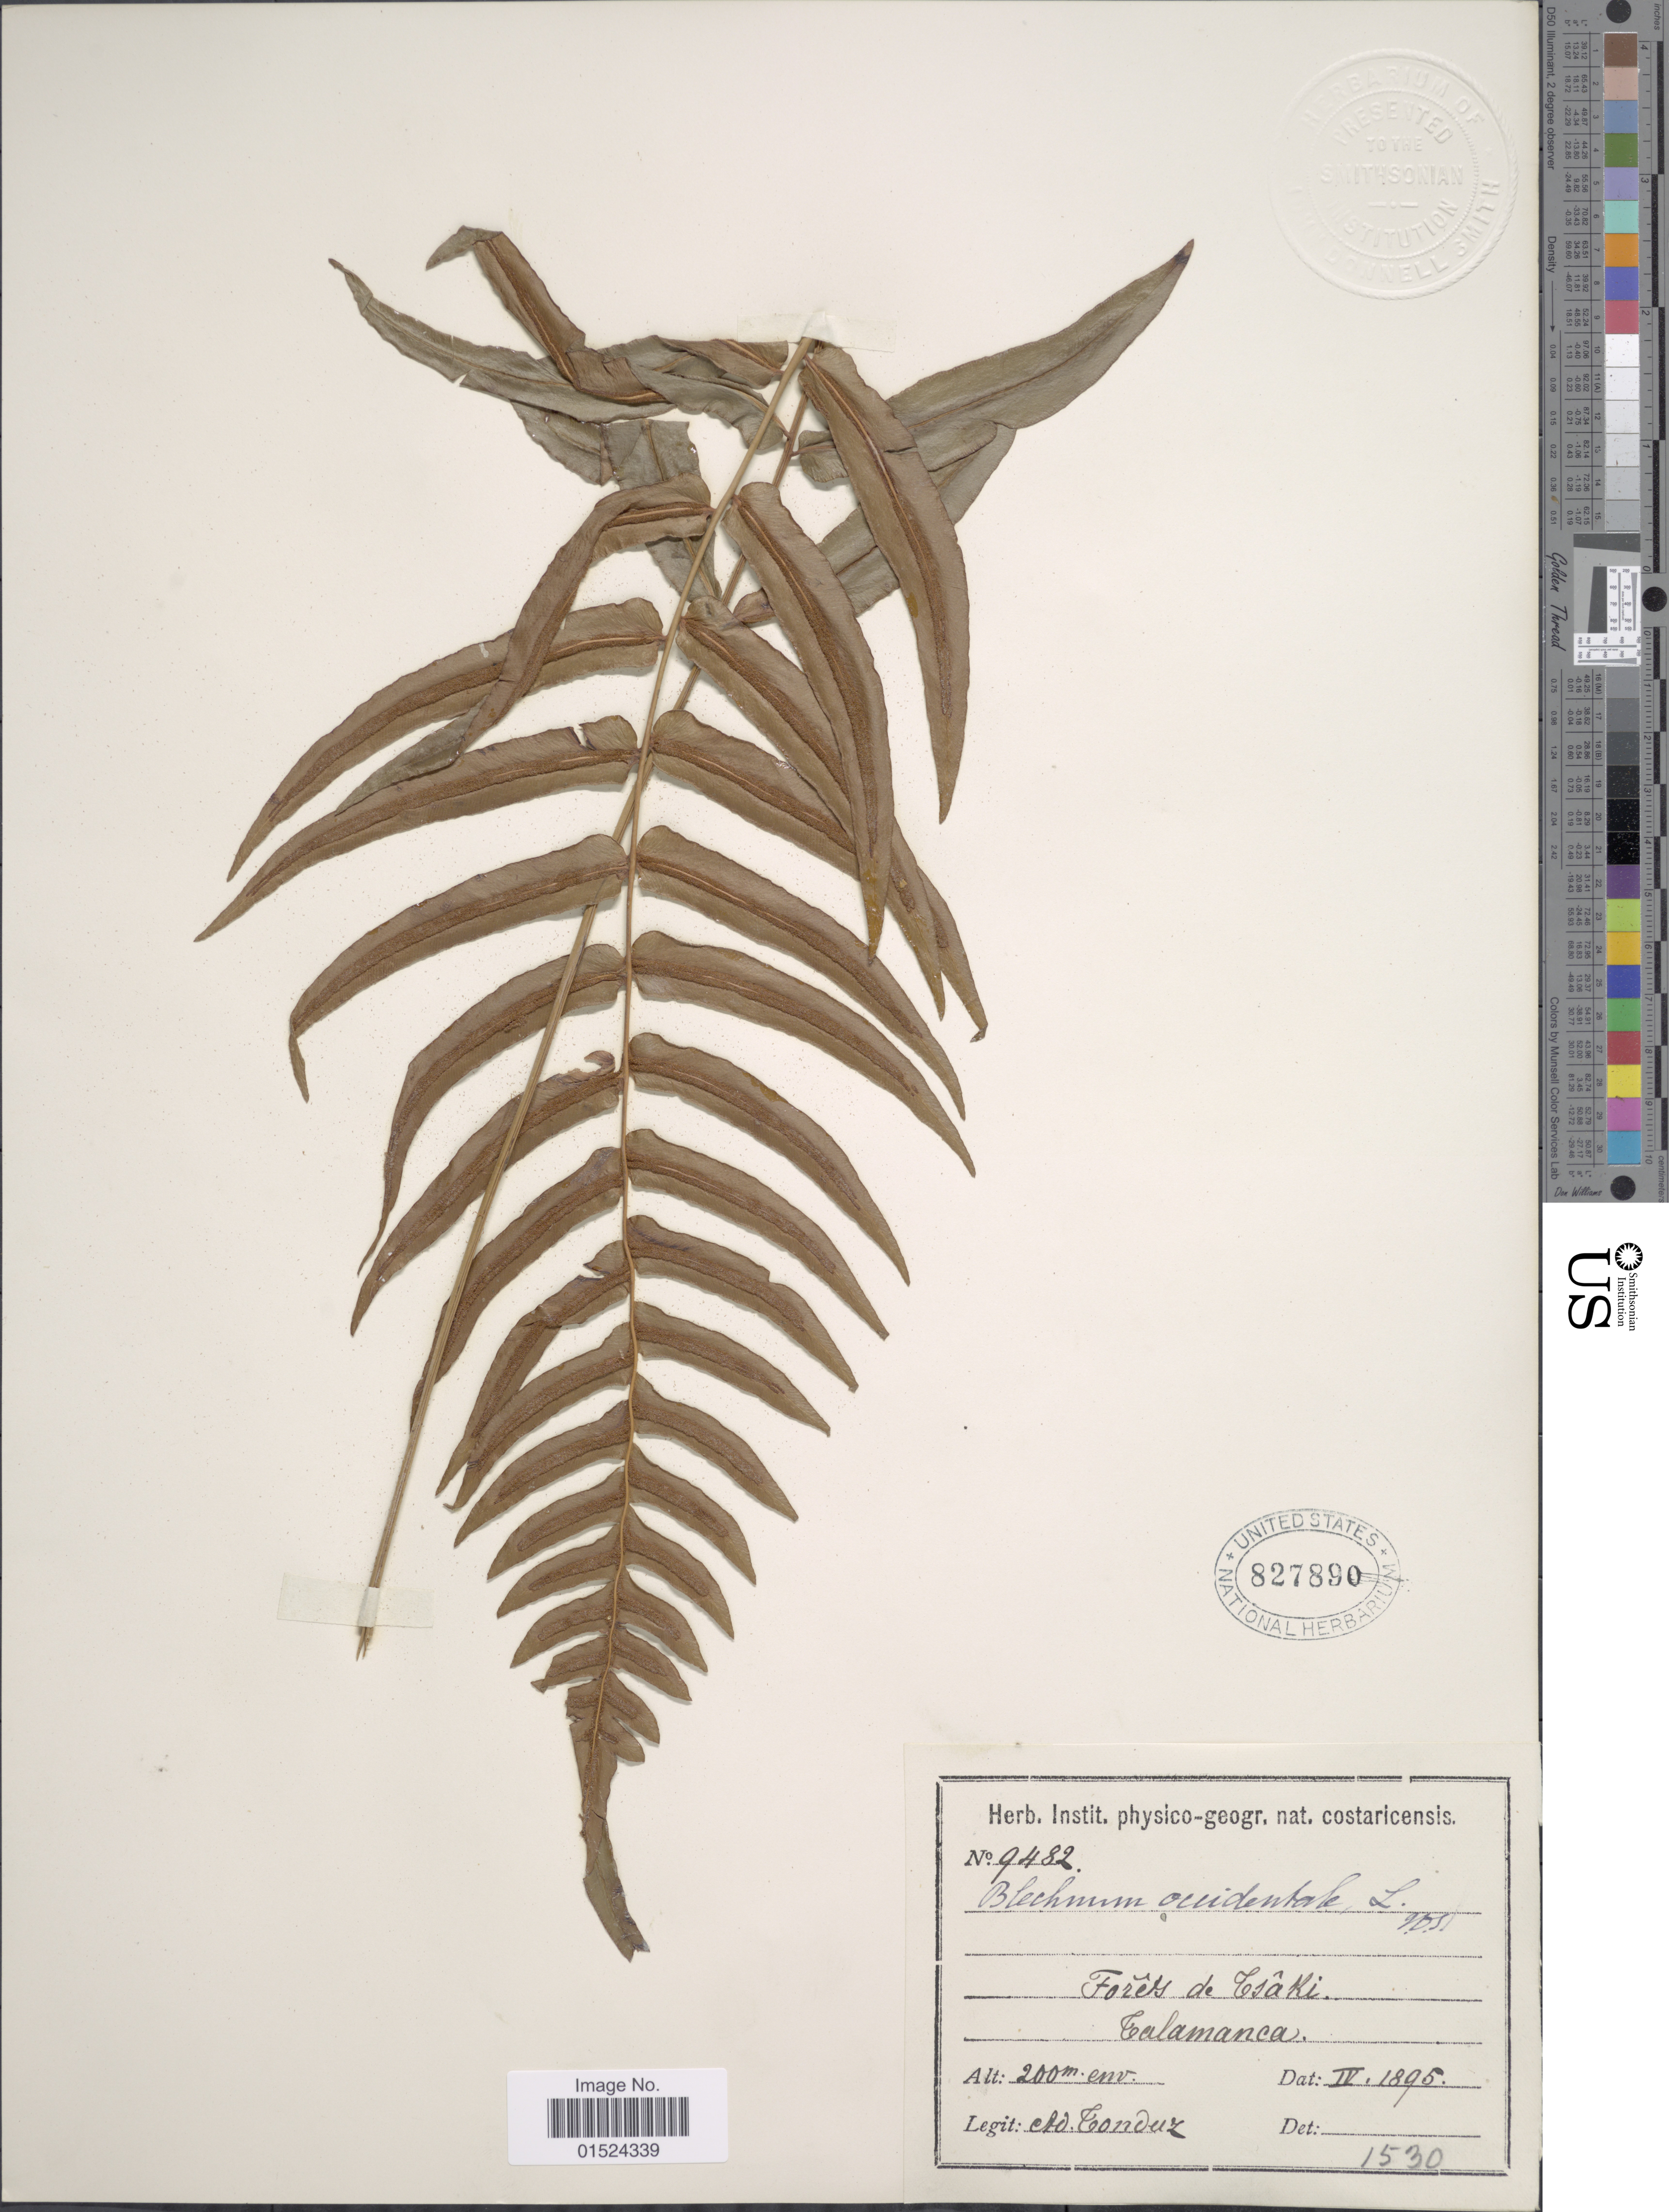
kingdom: Plantae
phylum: Tracheophyta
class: Polypodiopsida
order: Polypodiales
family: Blechnaceae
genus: Blechnum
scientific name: Blechnum occidentale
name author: L.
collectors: A. Tonduz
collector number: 9482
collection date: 1895-04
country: Costa Rica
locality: Forêts de Csâki, Talamanca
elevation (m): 200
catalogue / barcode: US 827890